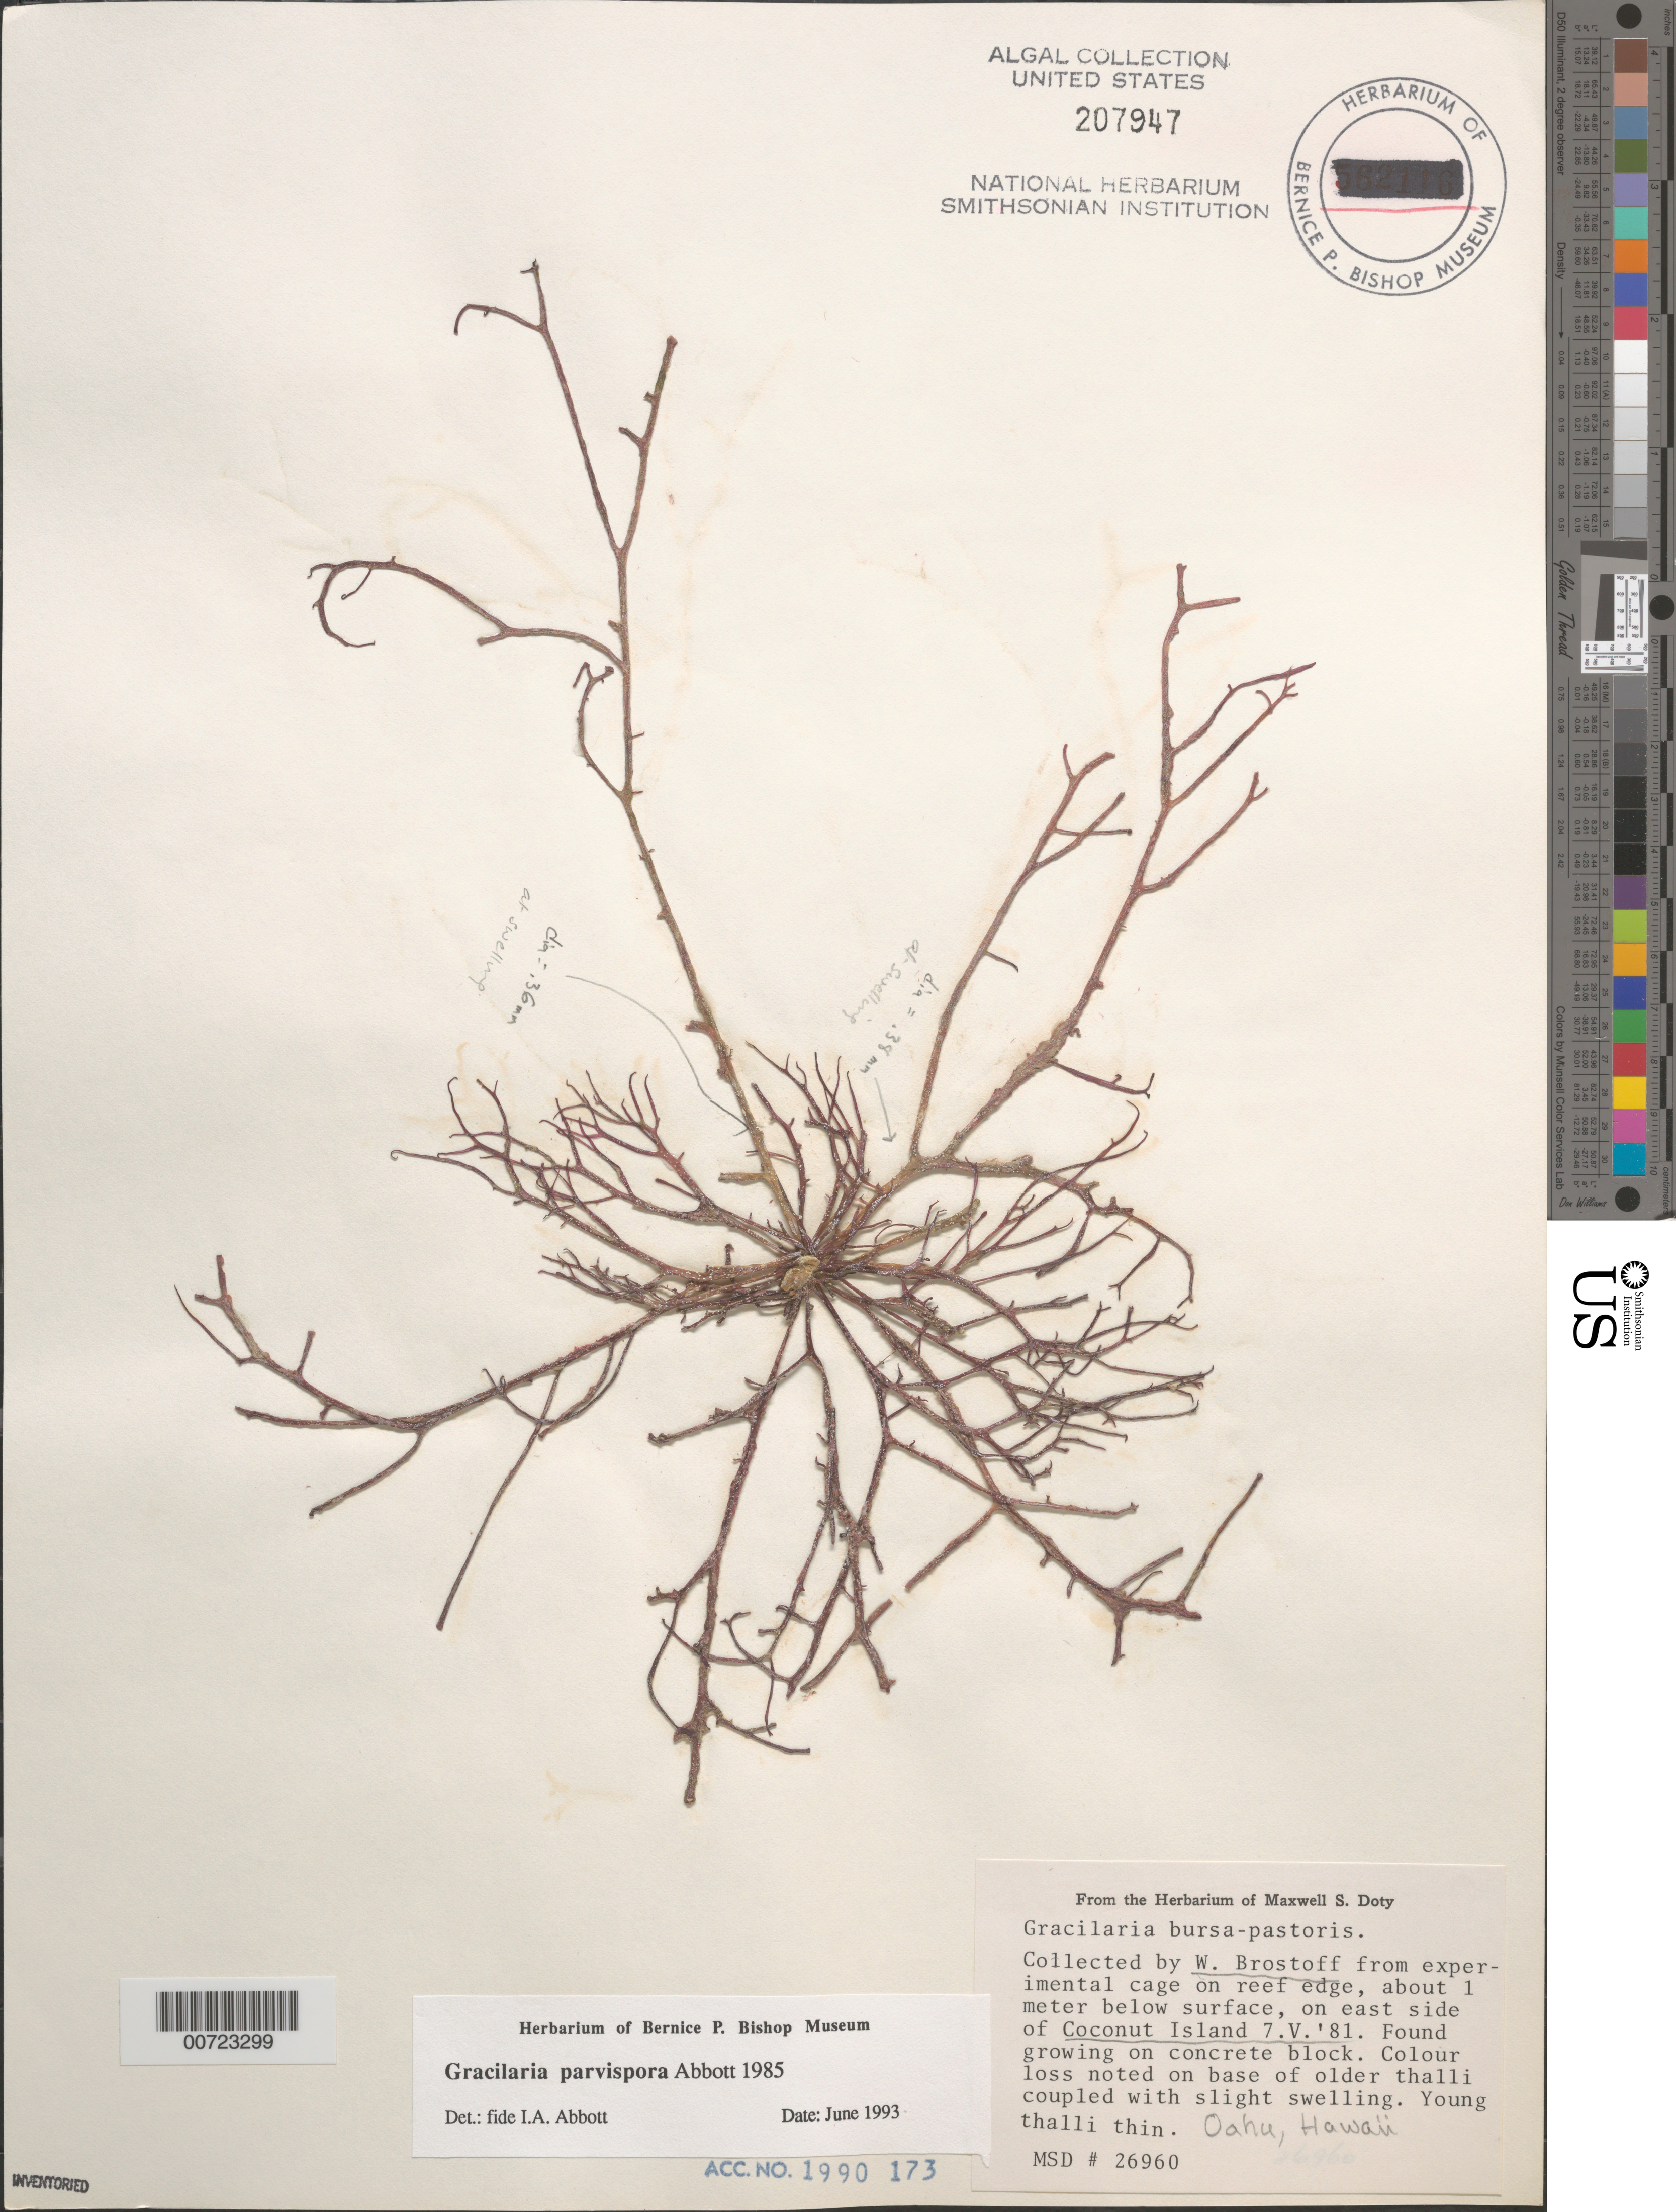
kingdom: Plantae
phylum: Rhodophyta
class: Florideophyceae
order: Gracilariales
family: Gracilariaceae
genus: Gracilaria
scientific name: Gracilaria parvispora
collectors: W. Brostoff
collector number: MSD 26960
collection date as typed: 07 May 1981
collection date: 1981-05-07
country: United States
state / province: Hawaii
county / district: Honolulu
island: Oahu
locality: Coconut Island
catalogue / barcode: US 207947